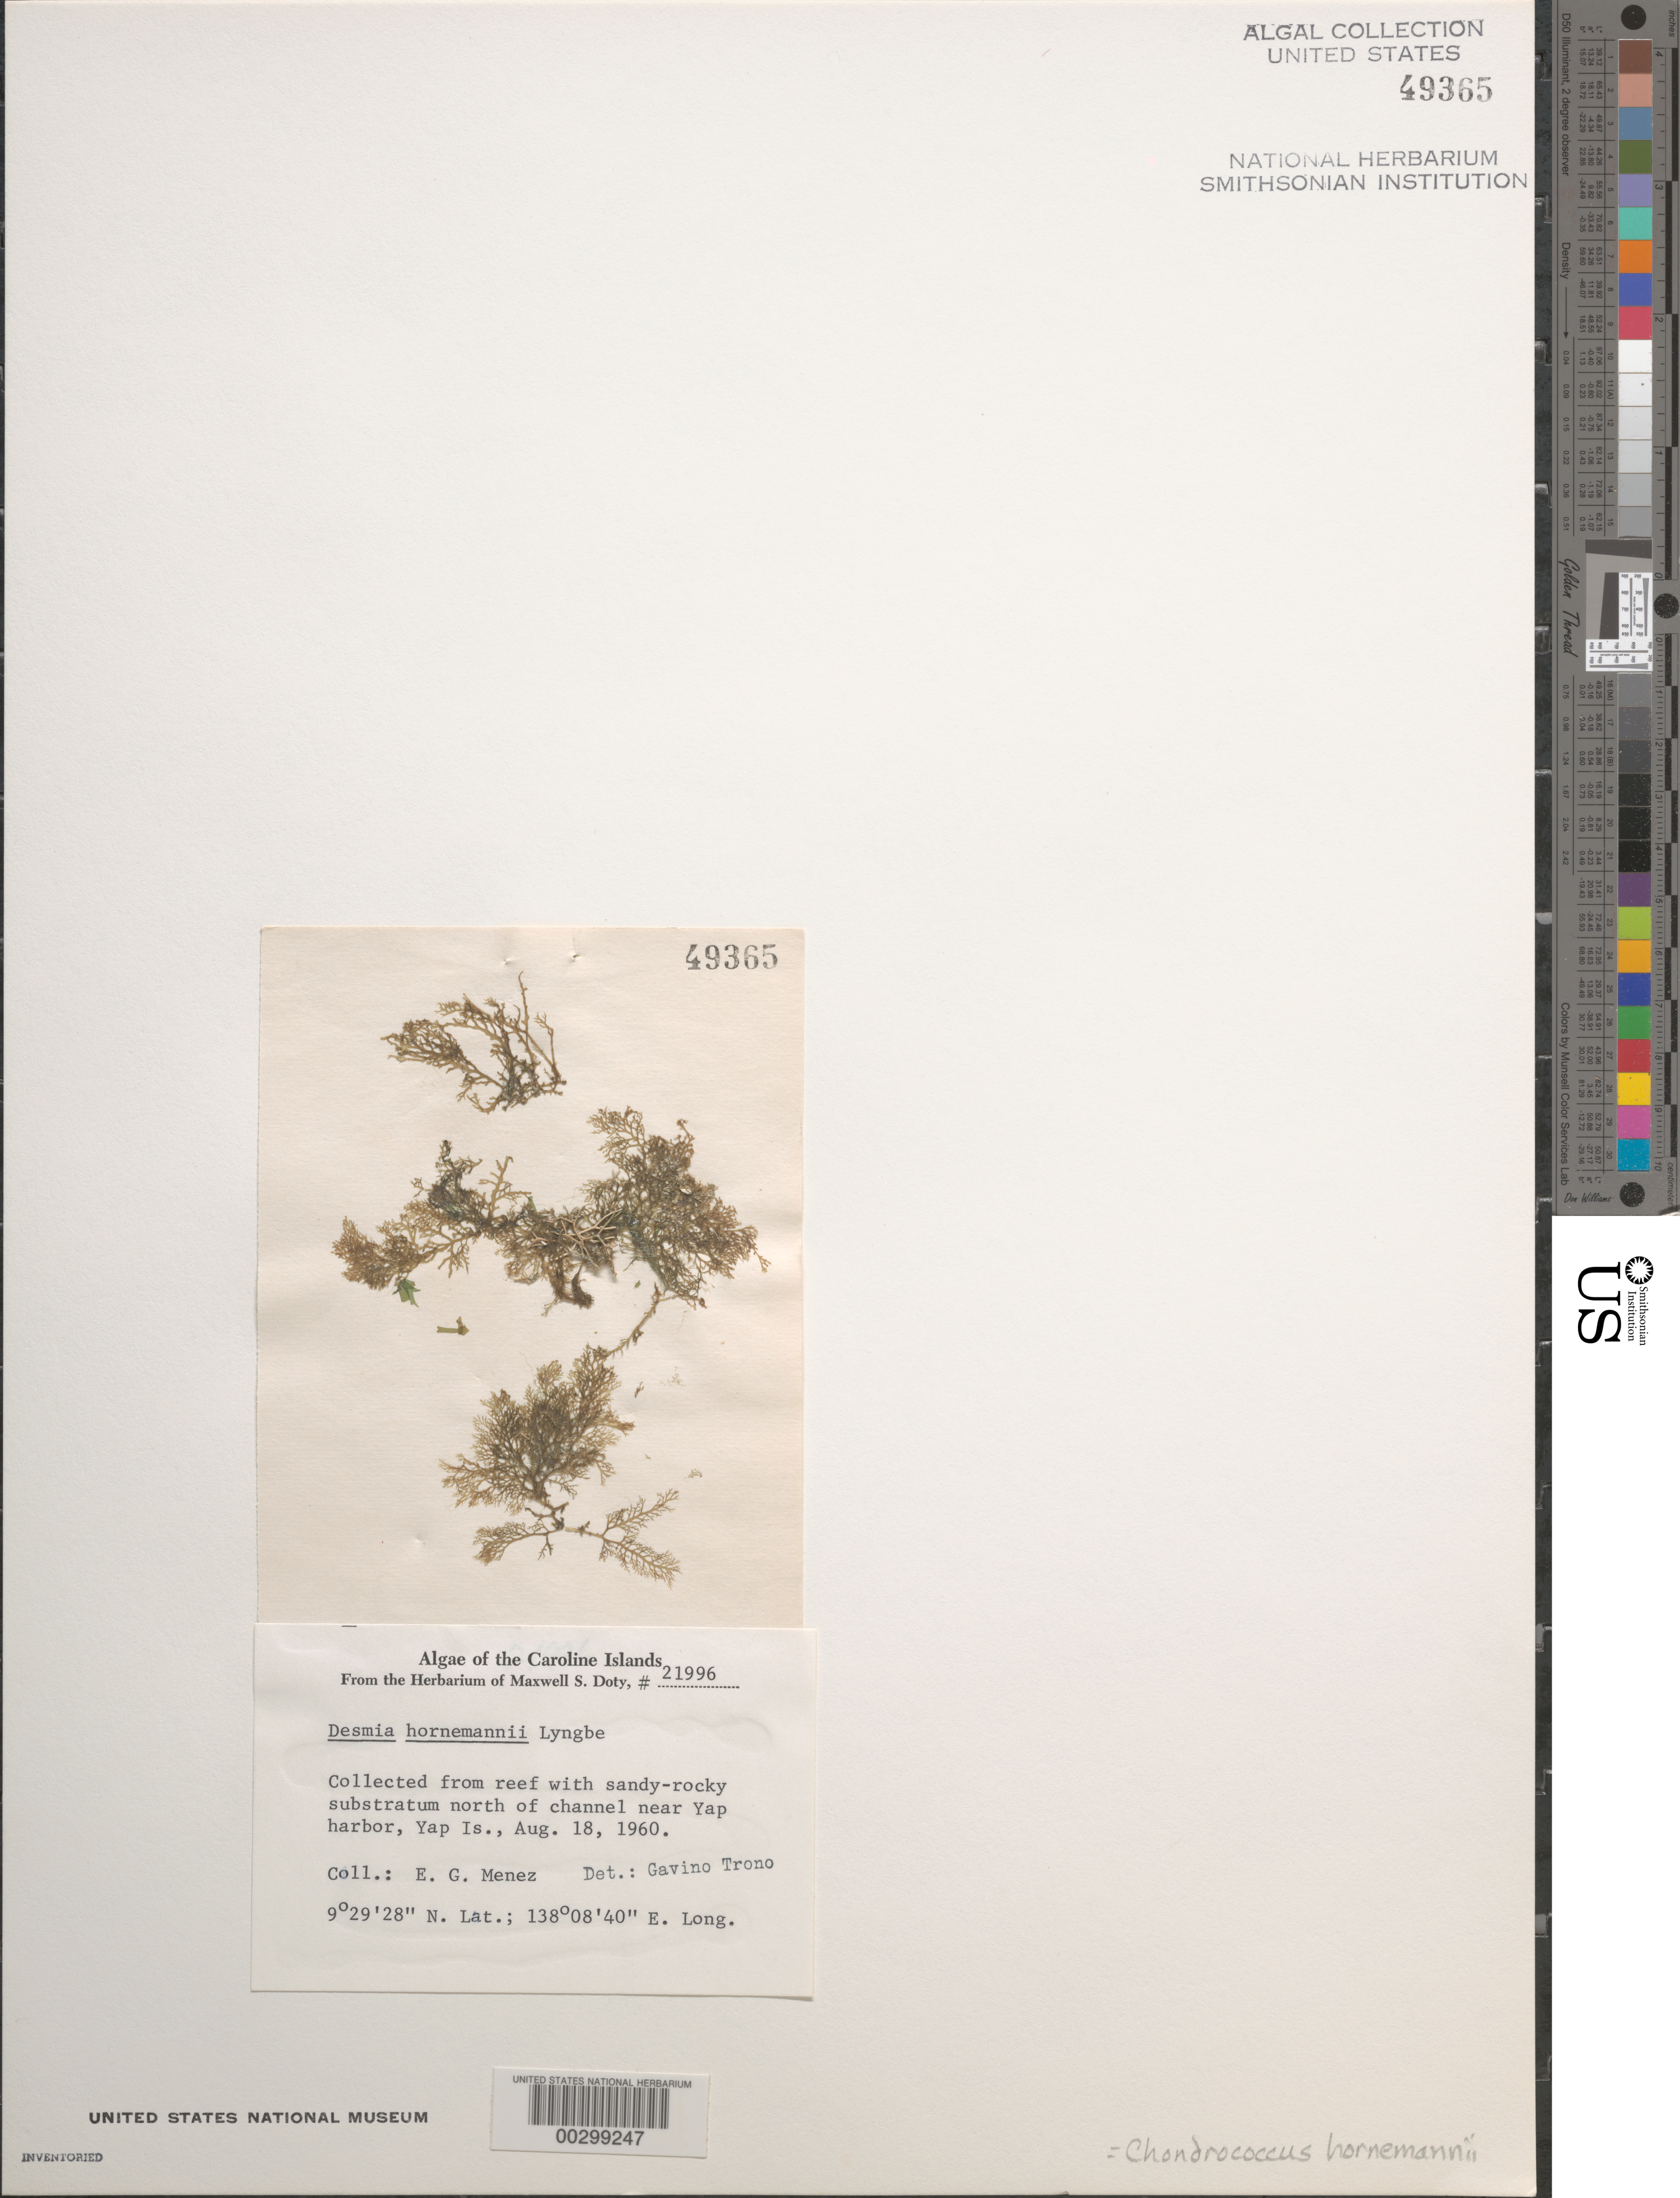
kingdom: Plantae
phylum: Rhodophyta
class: Florideophyceae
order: Gigartinales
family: Rhizophyllidaceae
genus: Portieria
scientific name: Portieria hornemannii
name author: (Lyngbye) P.C. Silva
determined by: Algae name updating Project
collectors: Meñez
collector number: MSD 21996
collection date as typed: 18 Aug 1960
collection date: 1960-08-18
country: Micronesia, Federated States of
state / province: Yap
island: Yap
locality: Near Yap Harbor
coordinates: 9 29' 28" N, 138 08' 40" E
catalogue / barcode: US 49365